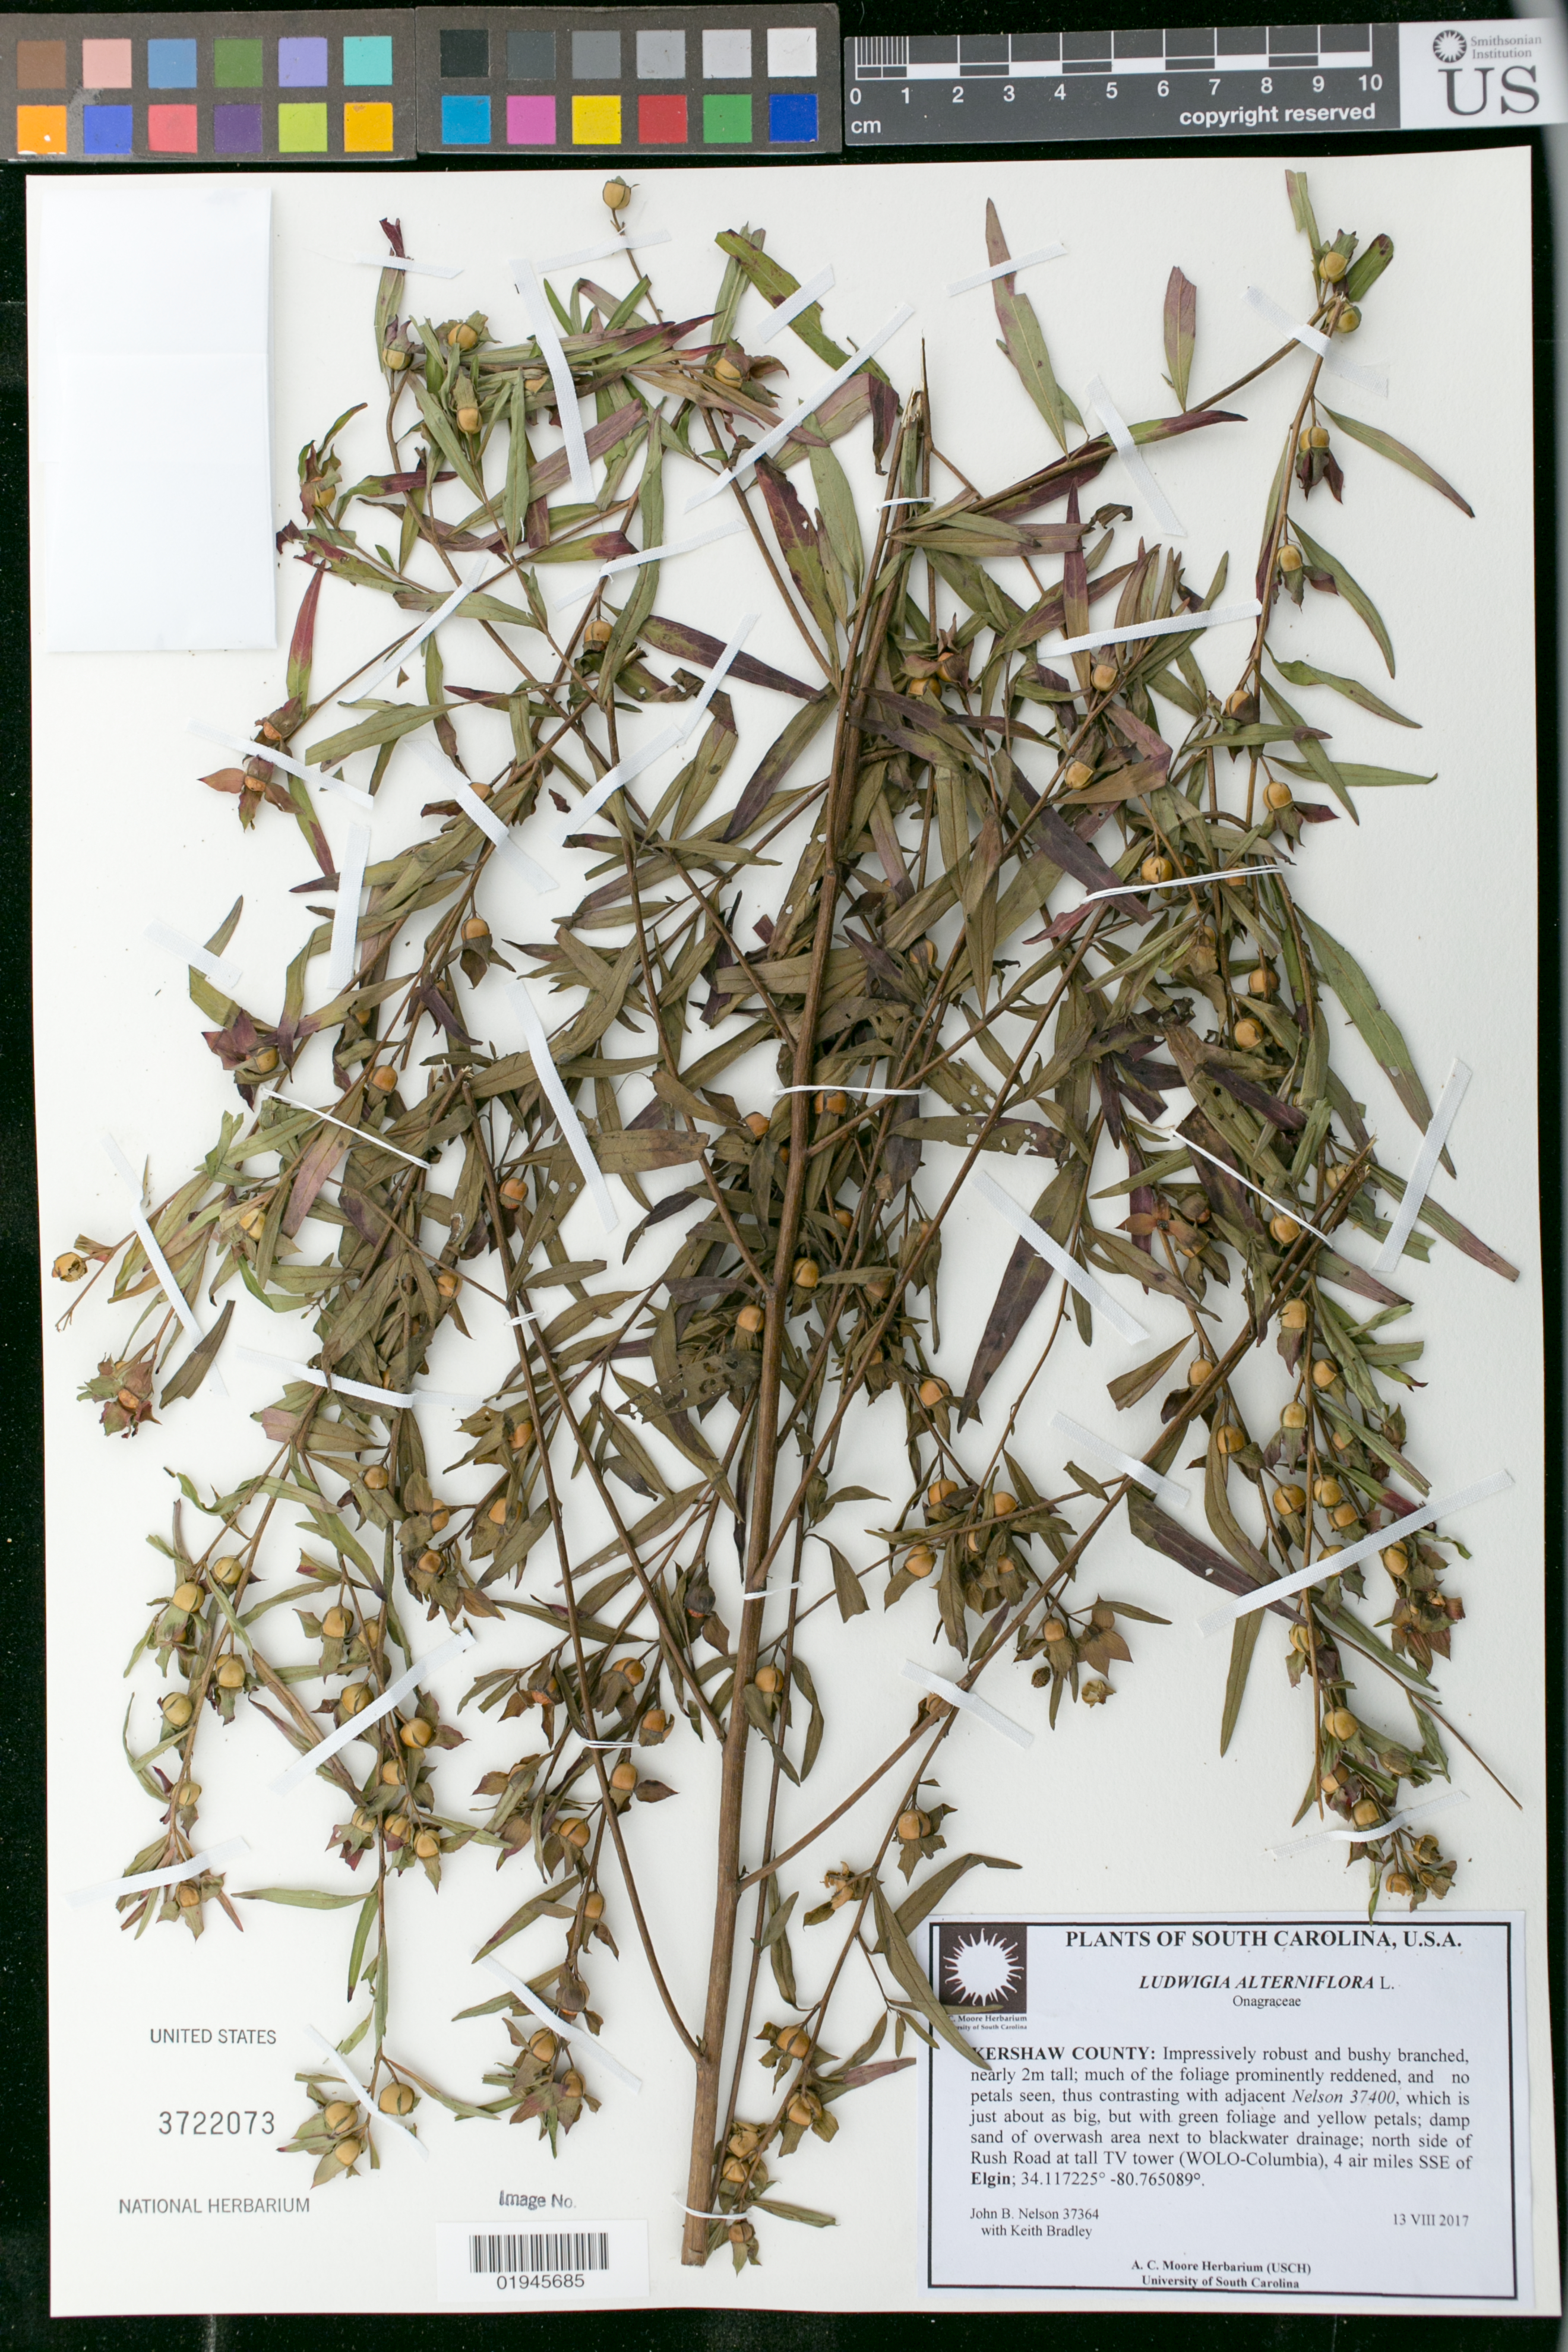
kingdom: Plantae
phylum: Tracheophyta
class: Magnoliopsida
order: Myrtales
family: Onagraceae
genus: Ludwigia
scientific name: Ludwigia alternifolia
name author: L.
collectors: J. B. Nelson & K. Bradley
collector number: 37364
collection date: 2017-08-13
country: United States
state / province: South Carolina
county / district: Kershaw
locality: north side of Rush Road at tall TV tower (WOLO-Columbia), 4 air miles SSE of Elgin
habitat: overwash area next to blackwater drainage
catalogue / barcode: US 3722073